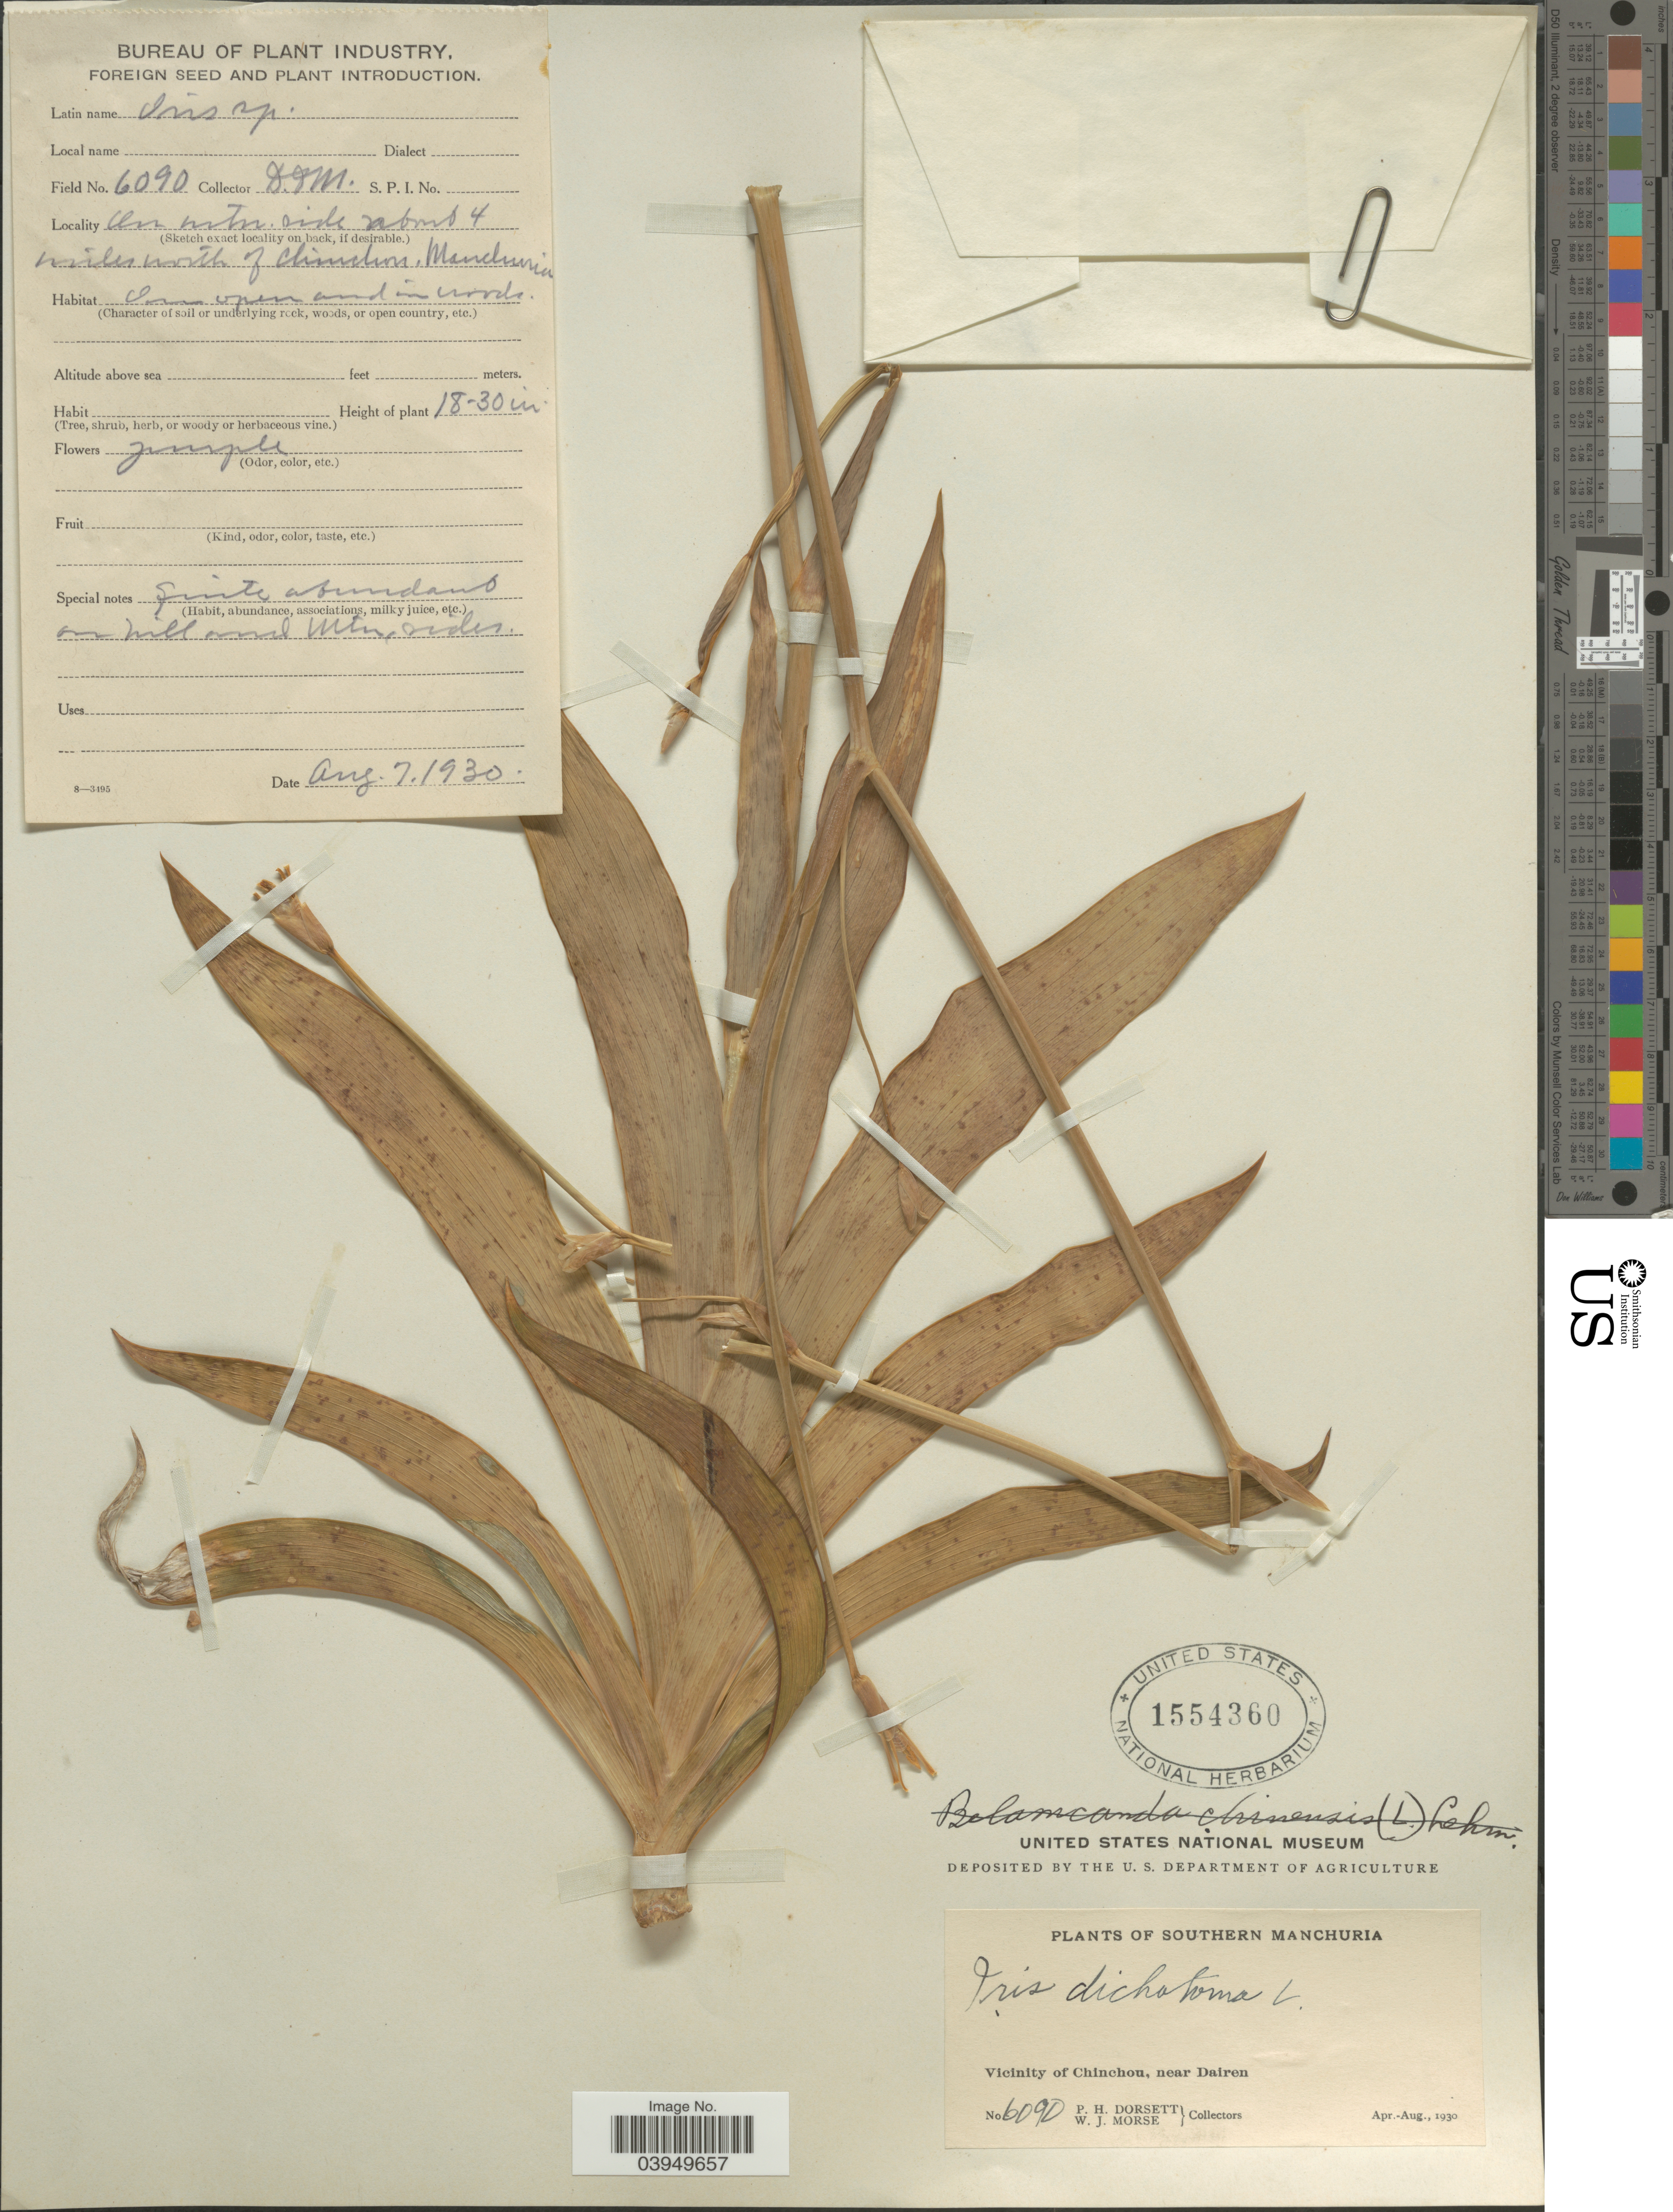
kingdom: Plantae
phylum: Tracheophyta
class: Liliopsida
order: Asparagales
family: Iridaceae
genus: Iris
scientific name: Iris dichotoma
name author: Pall.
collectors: P. H. Dorsett & W. J. Morse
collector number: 6090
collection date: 1930-08-07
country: China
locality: On mtn. side about 4 miles north of Chinchou. Southern Manchuria. Vicinity of Chinchou, near Dairen.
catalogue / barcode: US 1554360